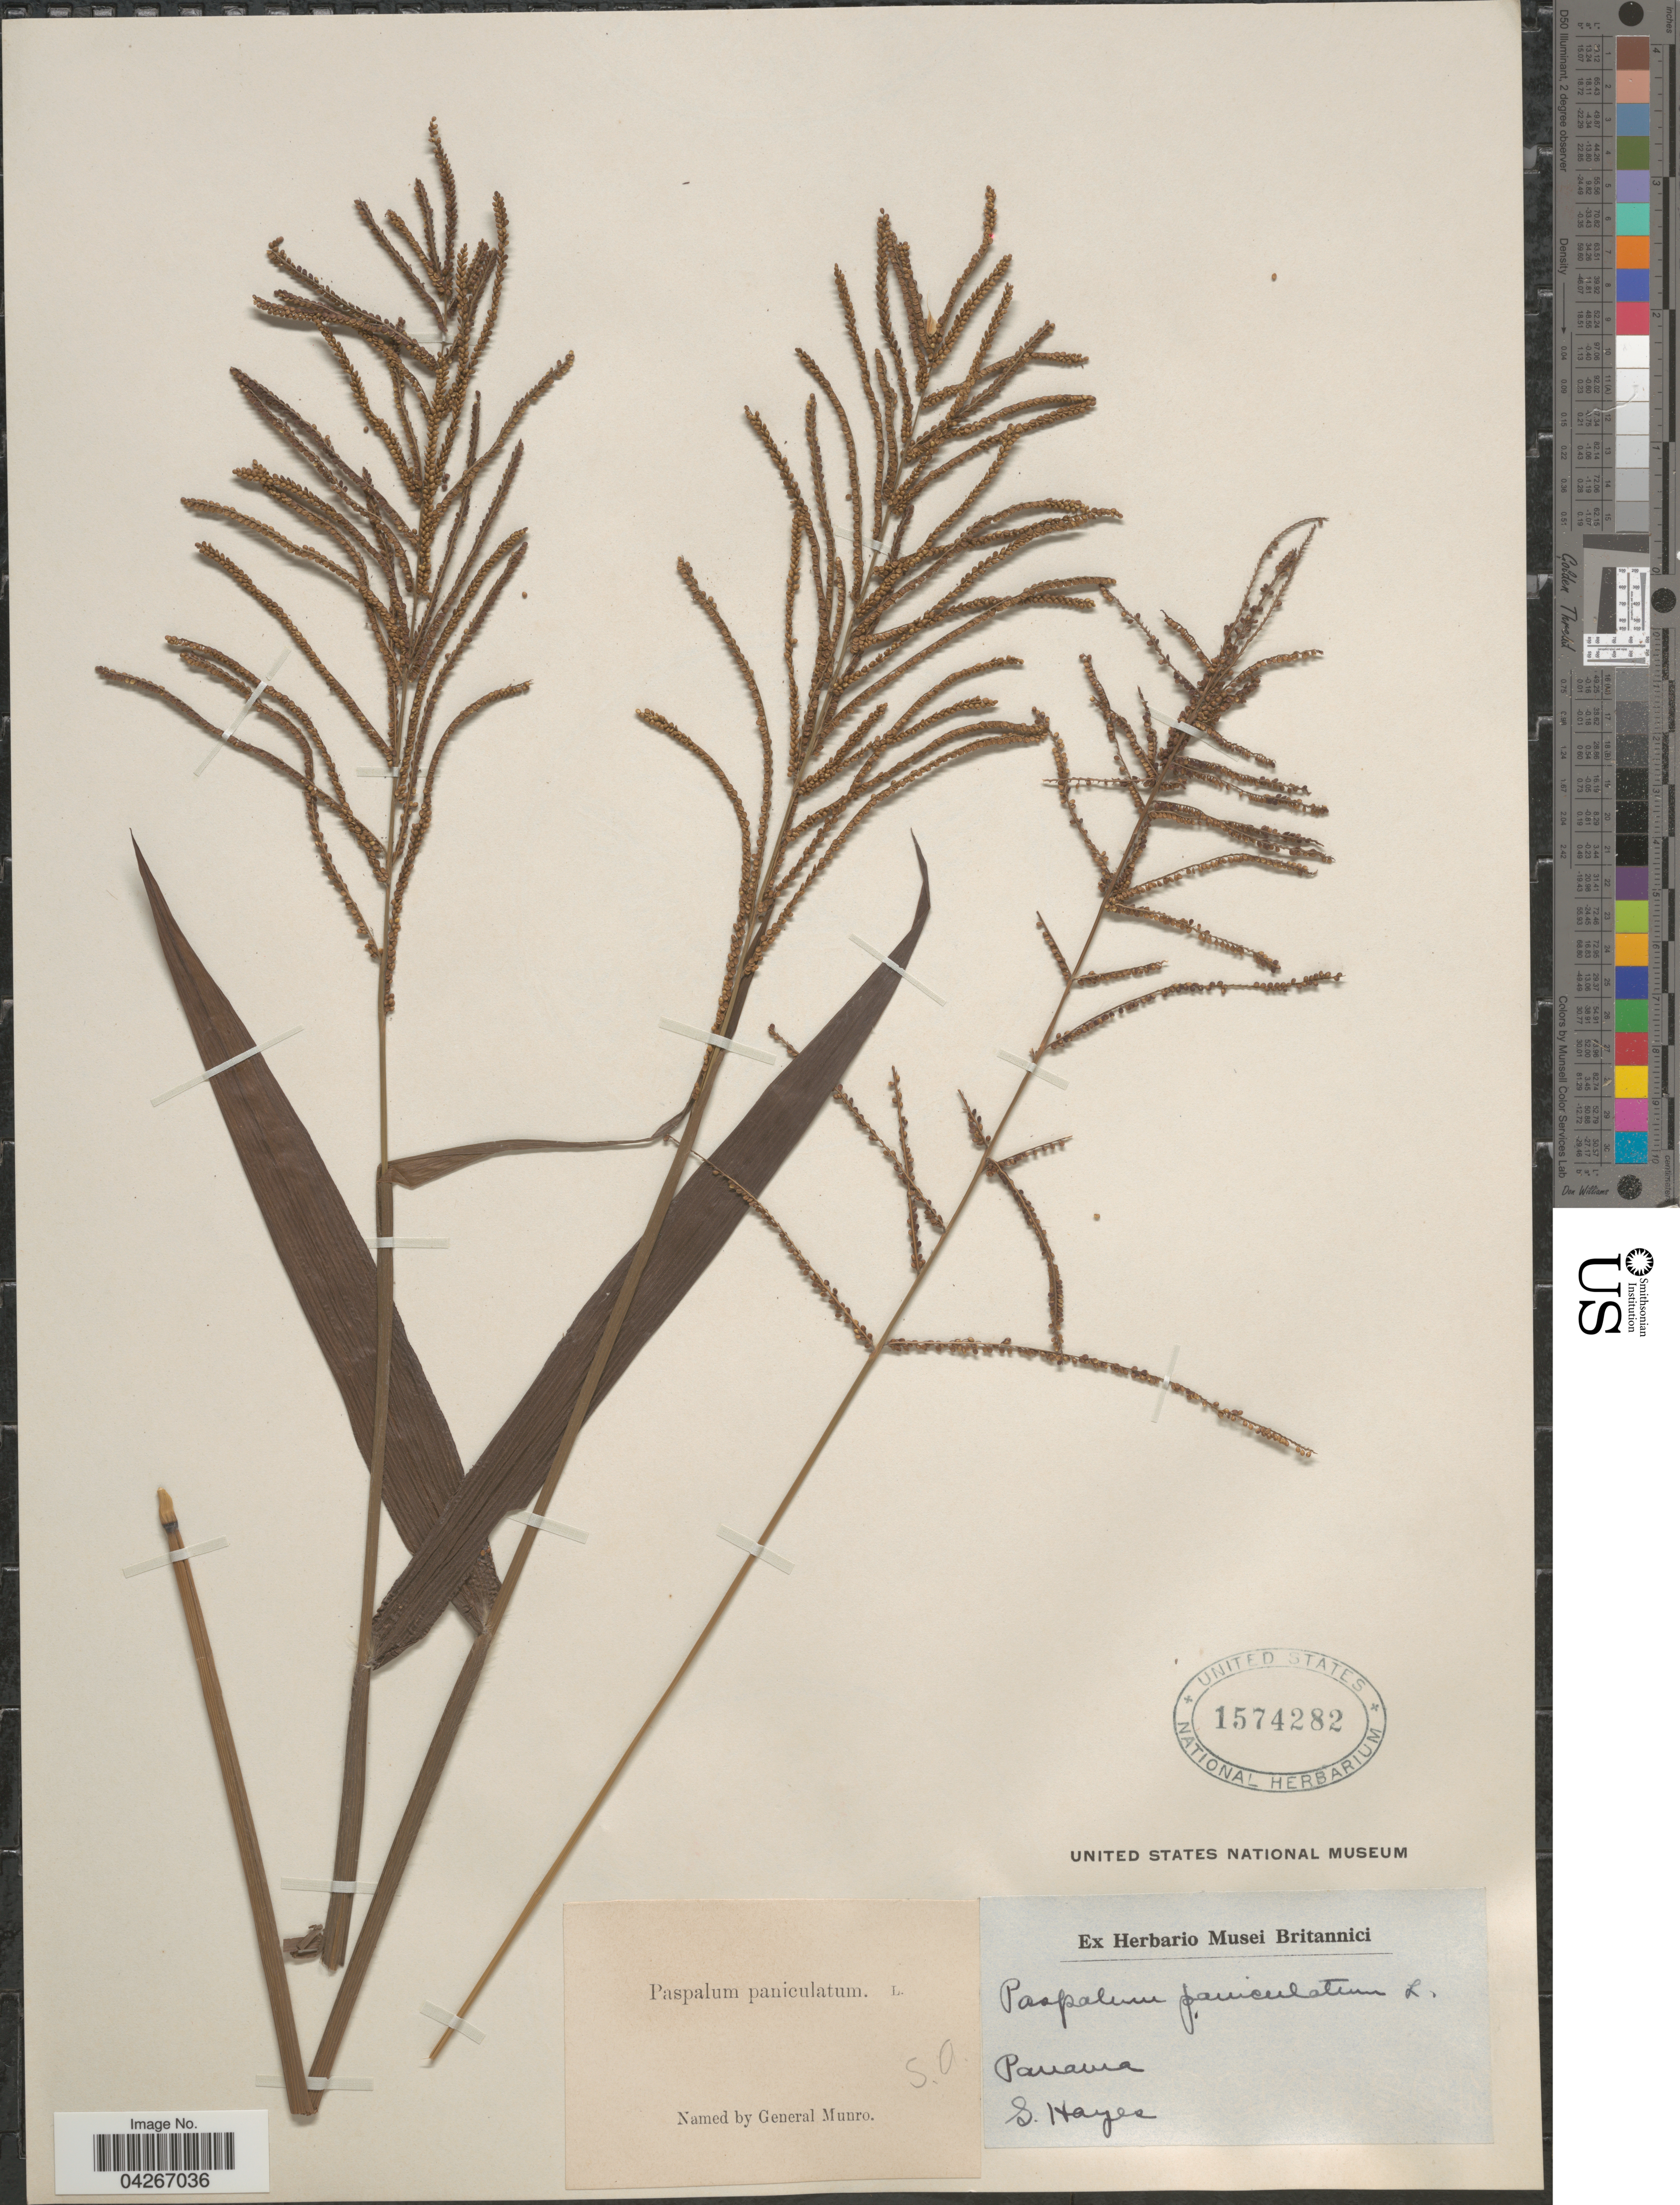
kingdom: Plantae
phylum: Tracheophyta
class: Liliopsida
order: Poales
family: Poaceae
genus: Paspalum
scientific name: Paspalum paniculatum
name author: L.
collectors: S. Hayes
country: Panama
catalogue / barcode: US 1574282